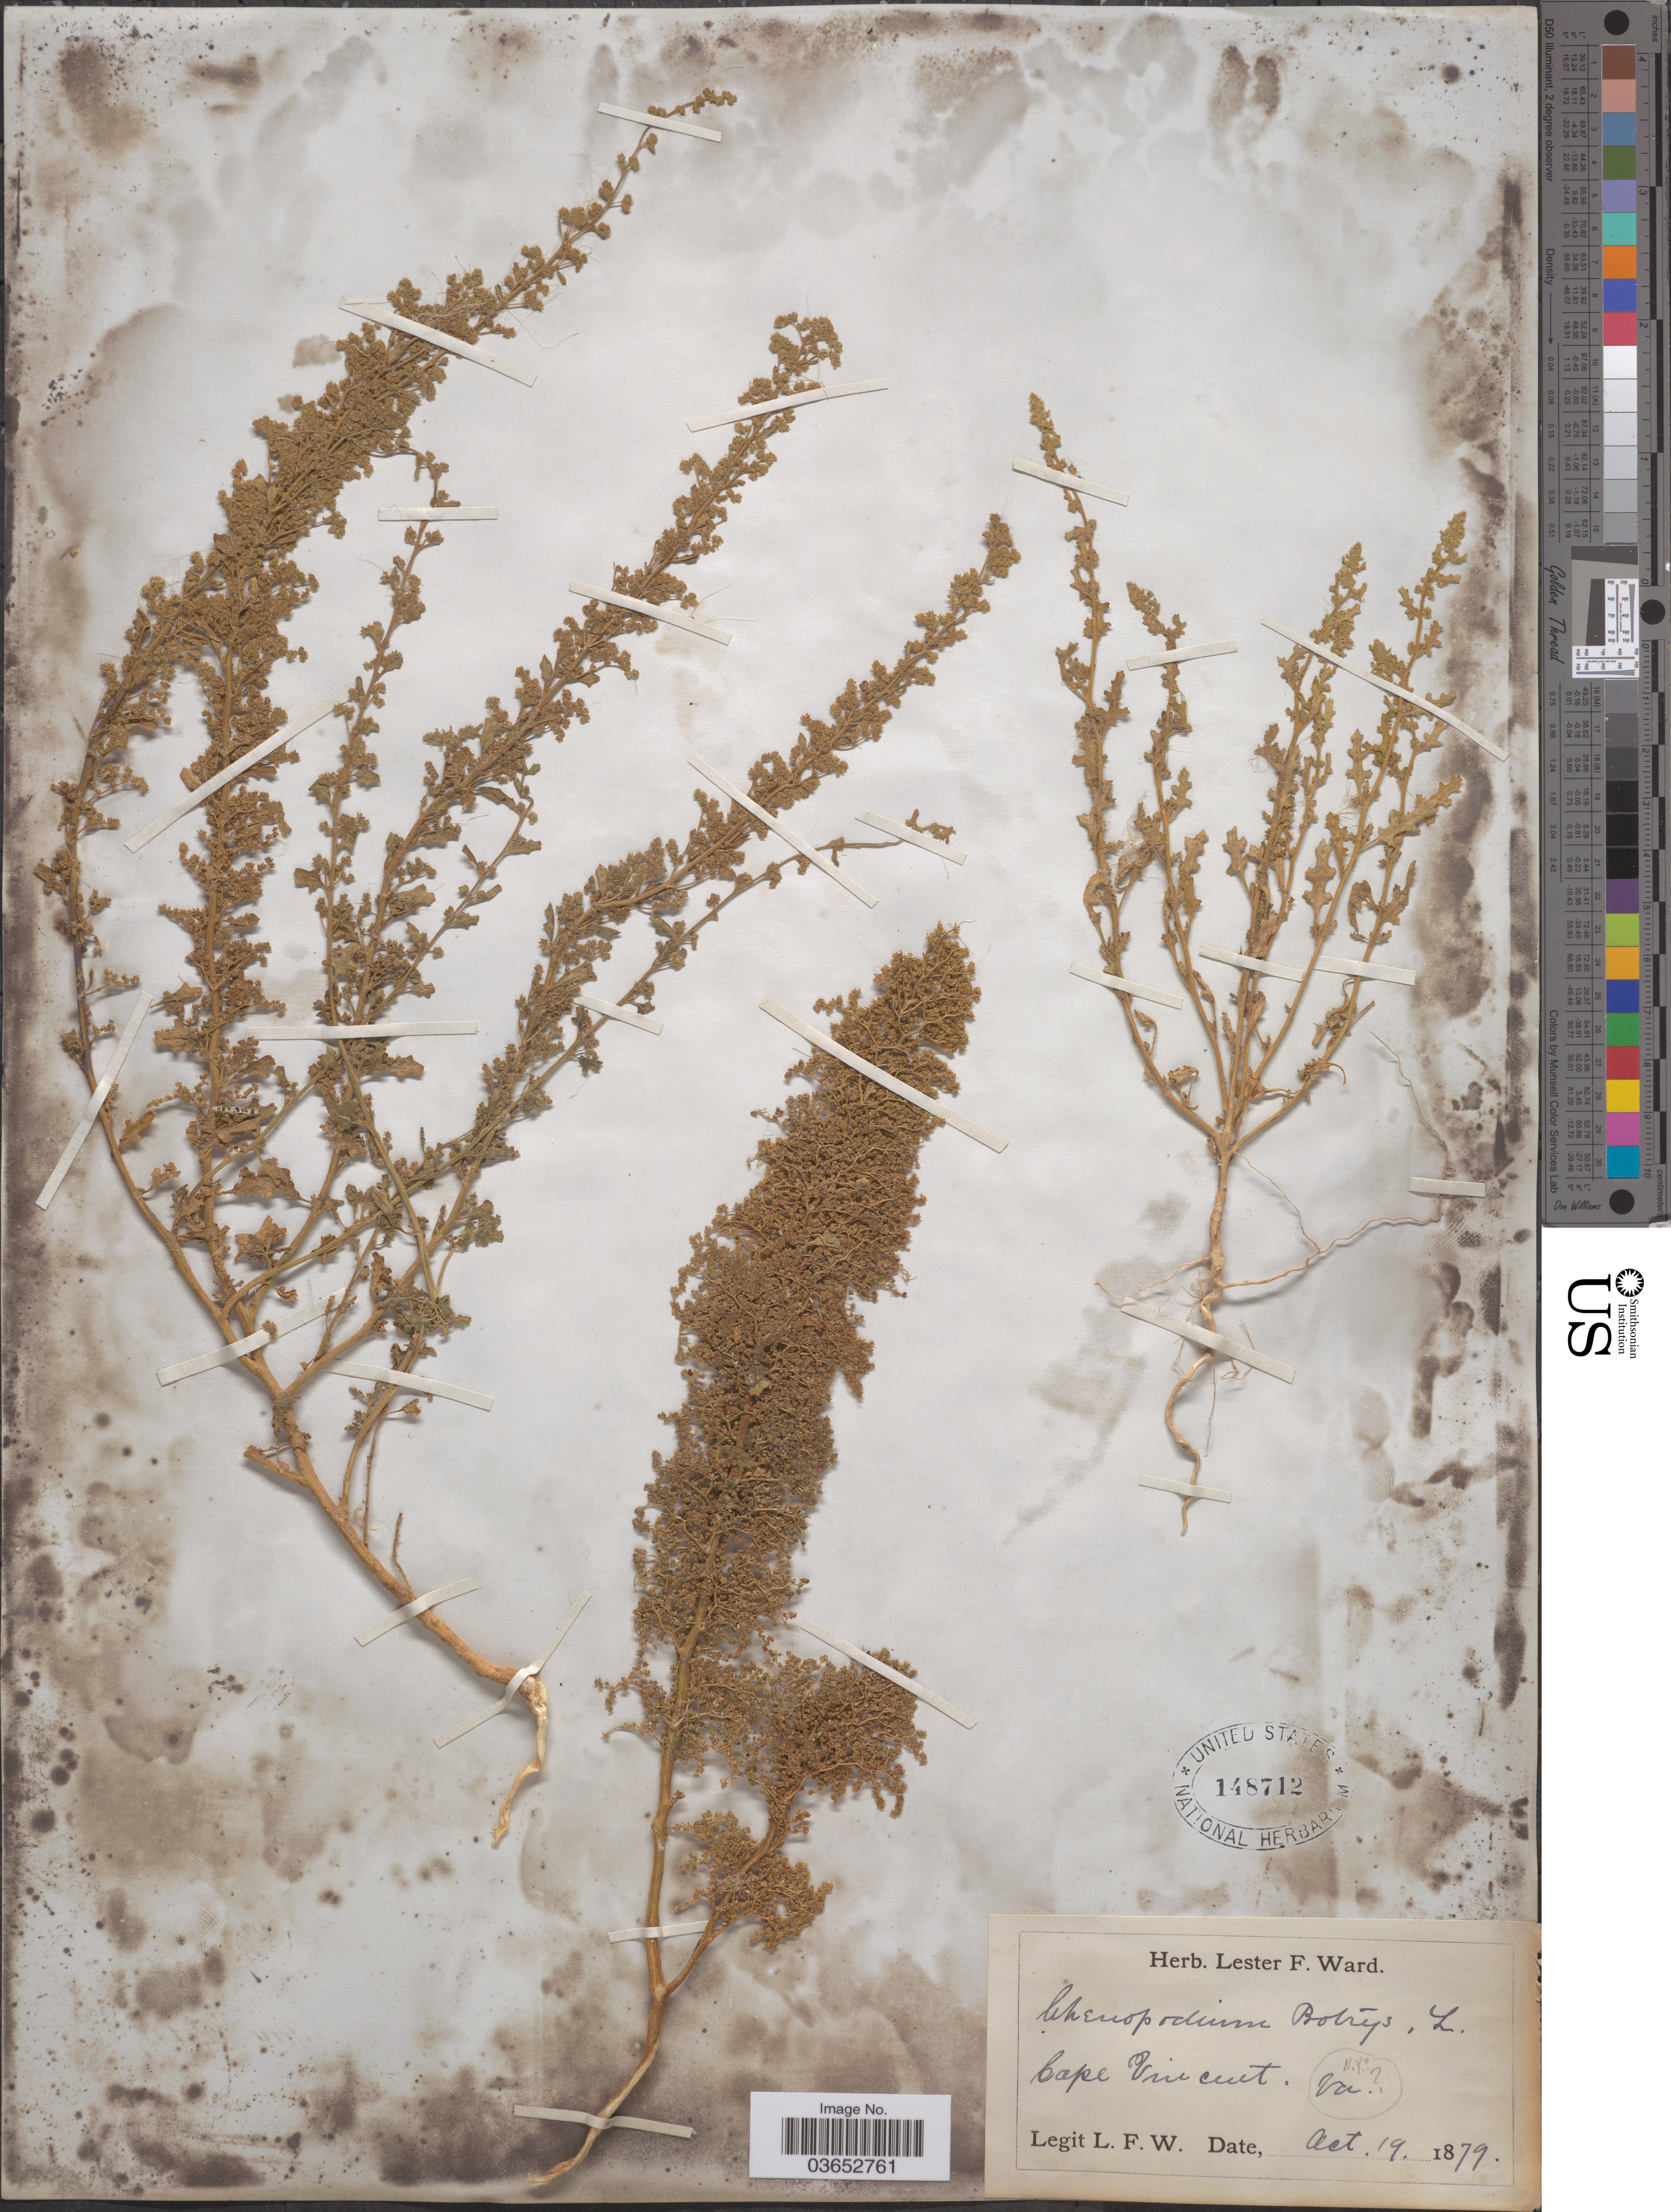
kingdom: Plantae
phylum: Tracheophyta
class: Magnoliopsida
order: Caryophyllales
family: Amaranthaceae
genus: Chenopodium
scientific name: Chenopodium botrys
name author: L.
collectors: L. F. Ward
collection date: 1879-10-19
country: United States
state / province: New York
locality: Cape Vincent.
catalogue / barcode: US 148712